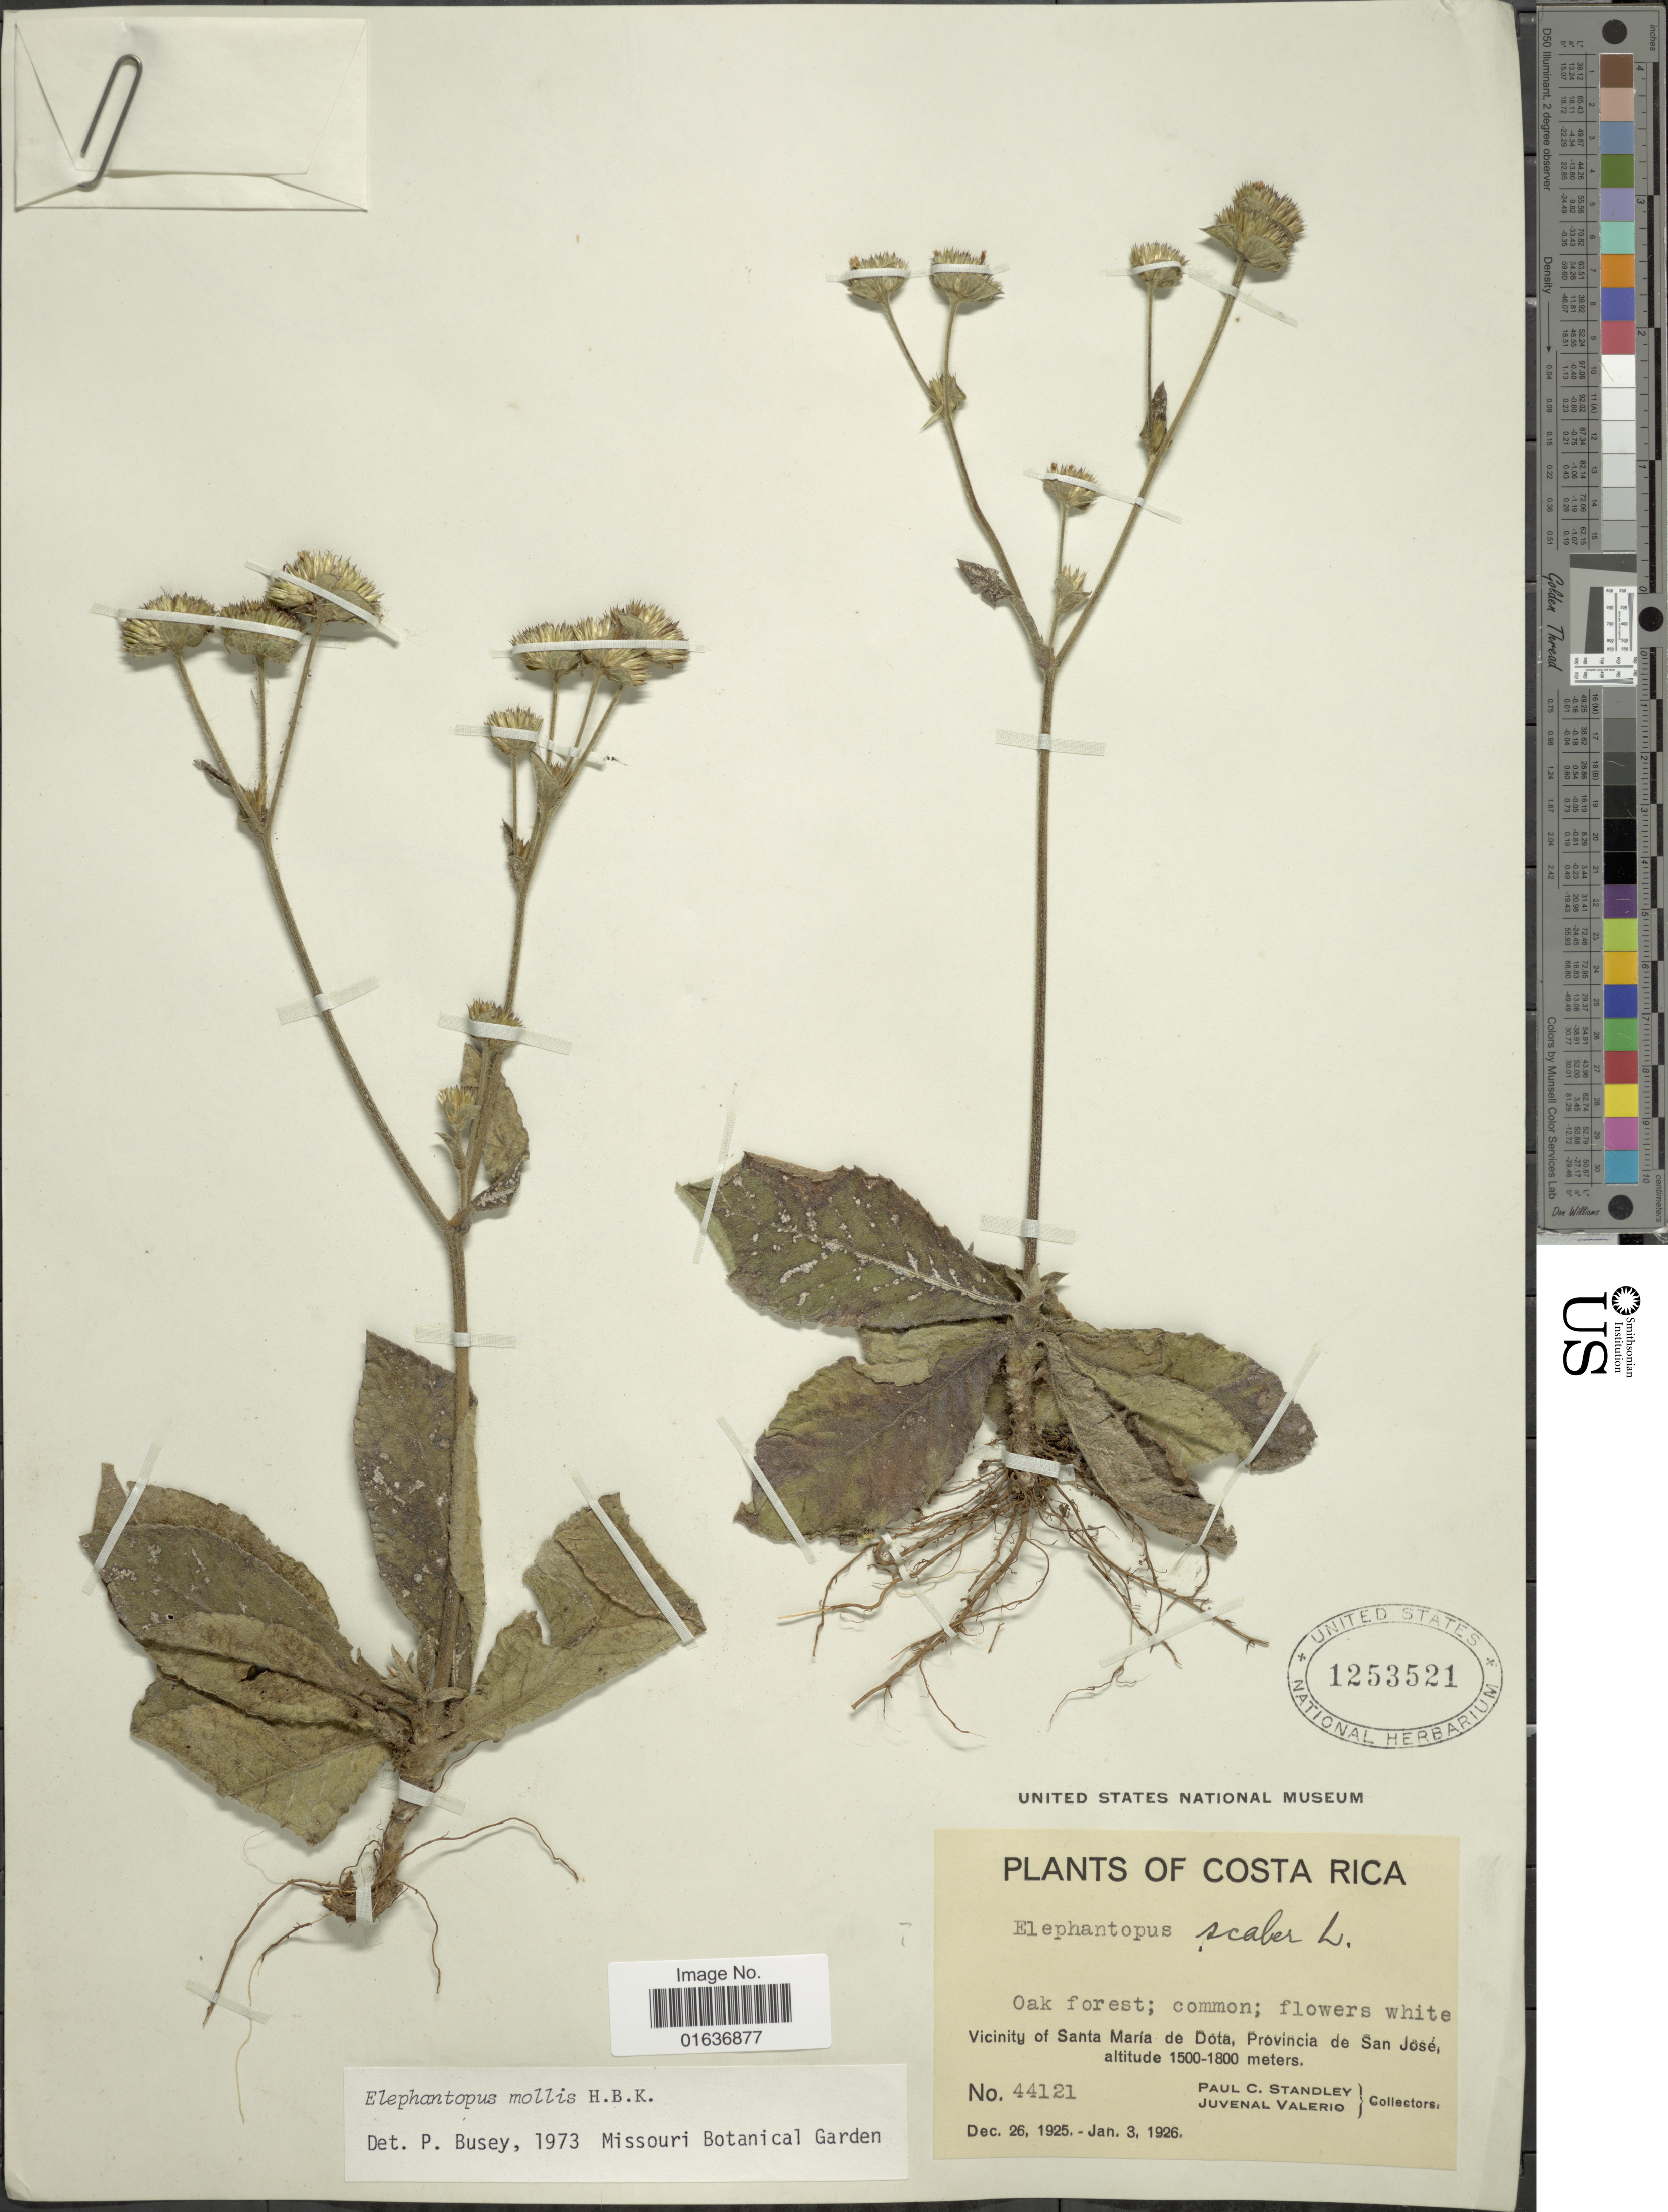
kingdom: Plantae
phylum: Tracheophyta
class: Magnoliopsida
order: Asterales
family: Asteraceae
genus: Elephantopus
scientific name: Elephantopus mollis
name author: Kunth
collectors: P. C. Standley & J. Valerio R.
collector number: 44121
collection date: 1925-12-26/1926-01-03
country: Costa Rica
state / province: San José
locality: Oak forest, Vicinity of Santa Maria de Dota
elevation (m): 1500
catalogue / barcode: US 1253521